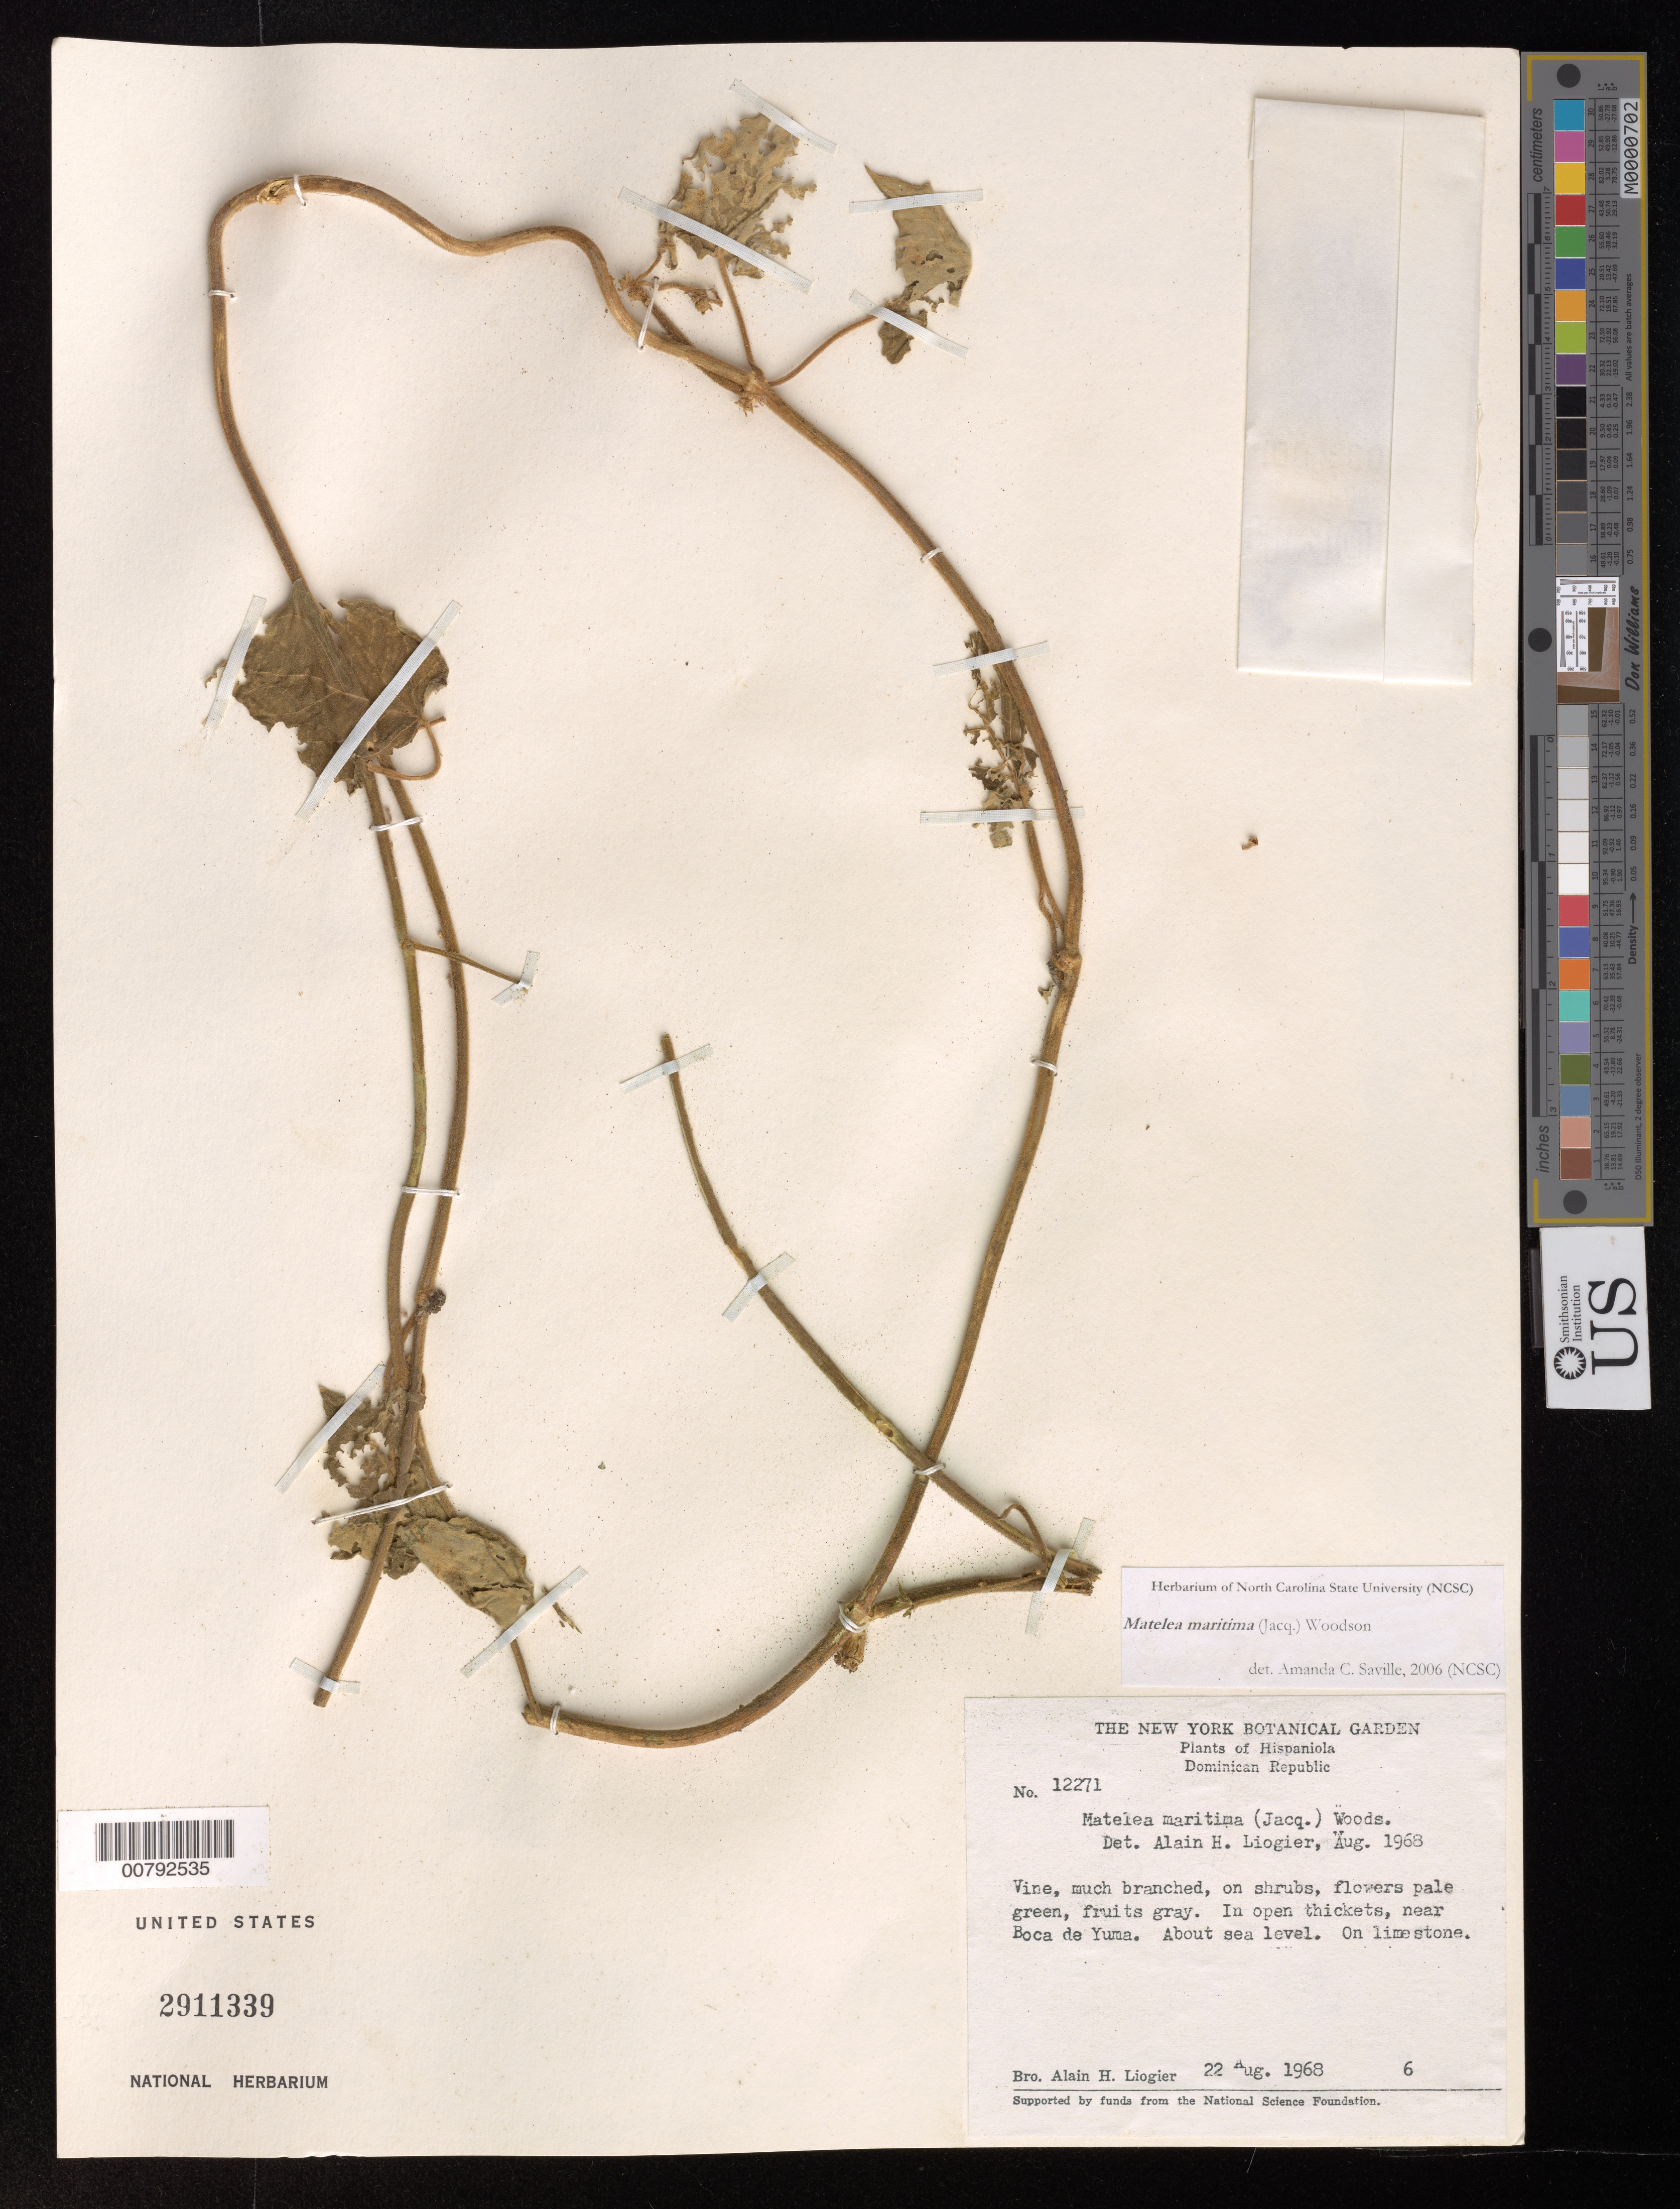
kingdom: Plantae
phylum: Tracheophyta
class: Magnoliopsida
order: Gentianales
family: Apocynaceae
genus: Matelea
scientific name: Matelea maritima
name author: (Jacq.) Woodson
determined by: Liogier, Alain H.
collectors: A. H. Liogier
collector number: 12271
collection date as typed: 22 Aug 1968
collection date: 1968-08-22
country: Dominican Republic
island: Hispaniola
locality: Near Boca de Yuma.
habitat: In open thickets, on limestone.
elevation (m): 0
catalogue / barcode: US 2911339